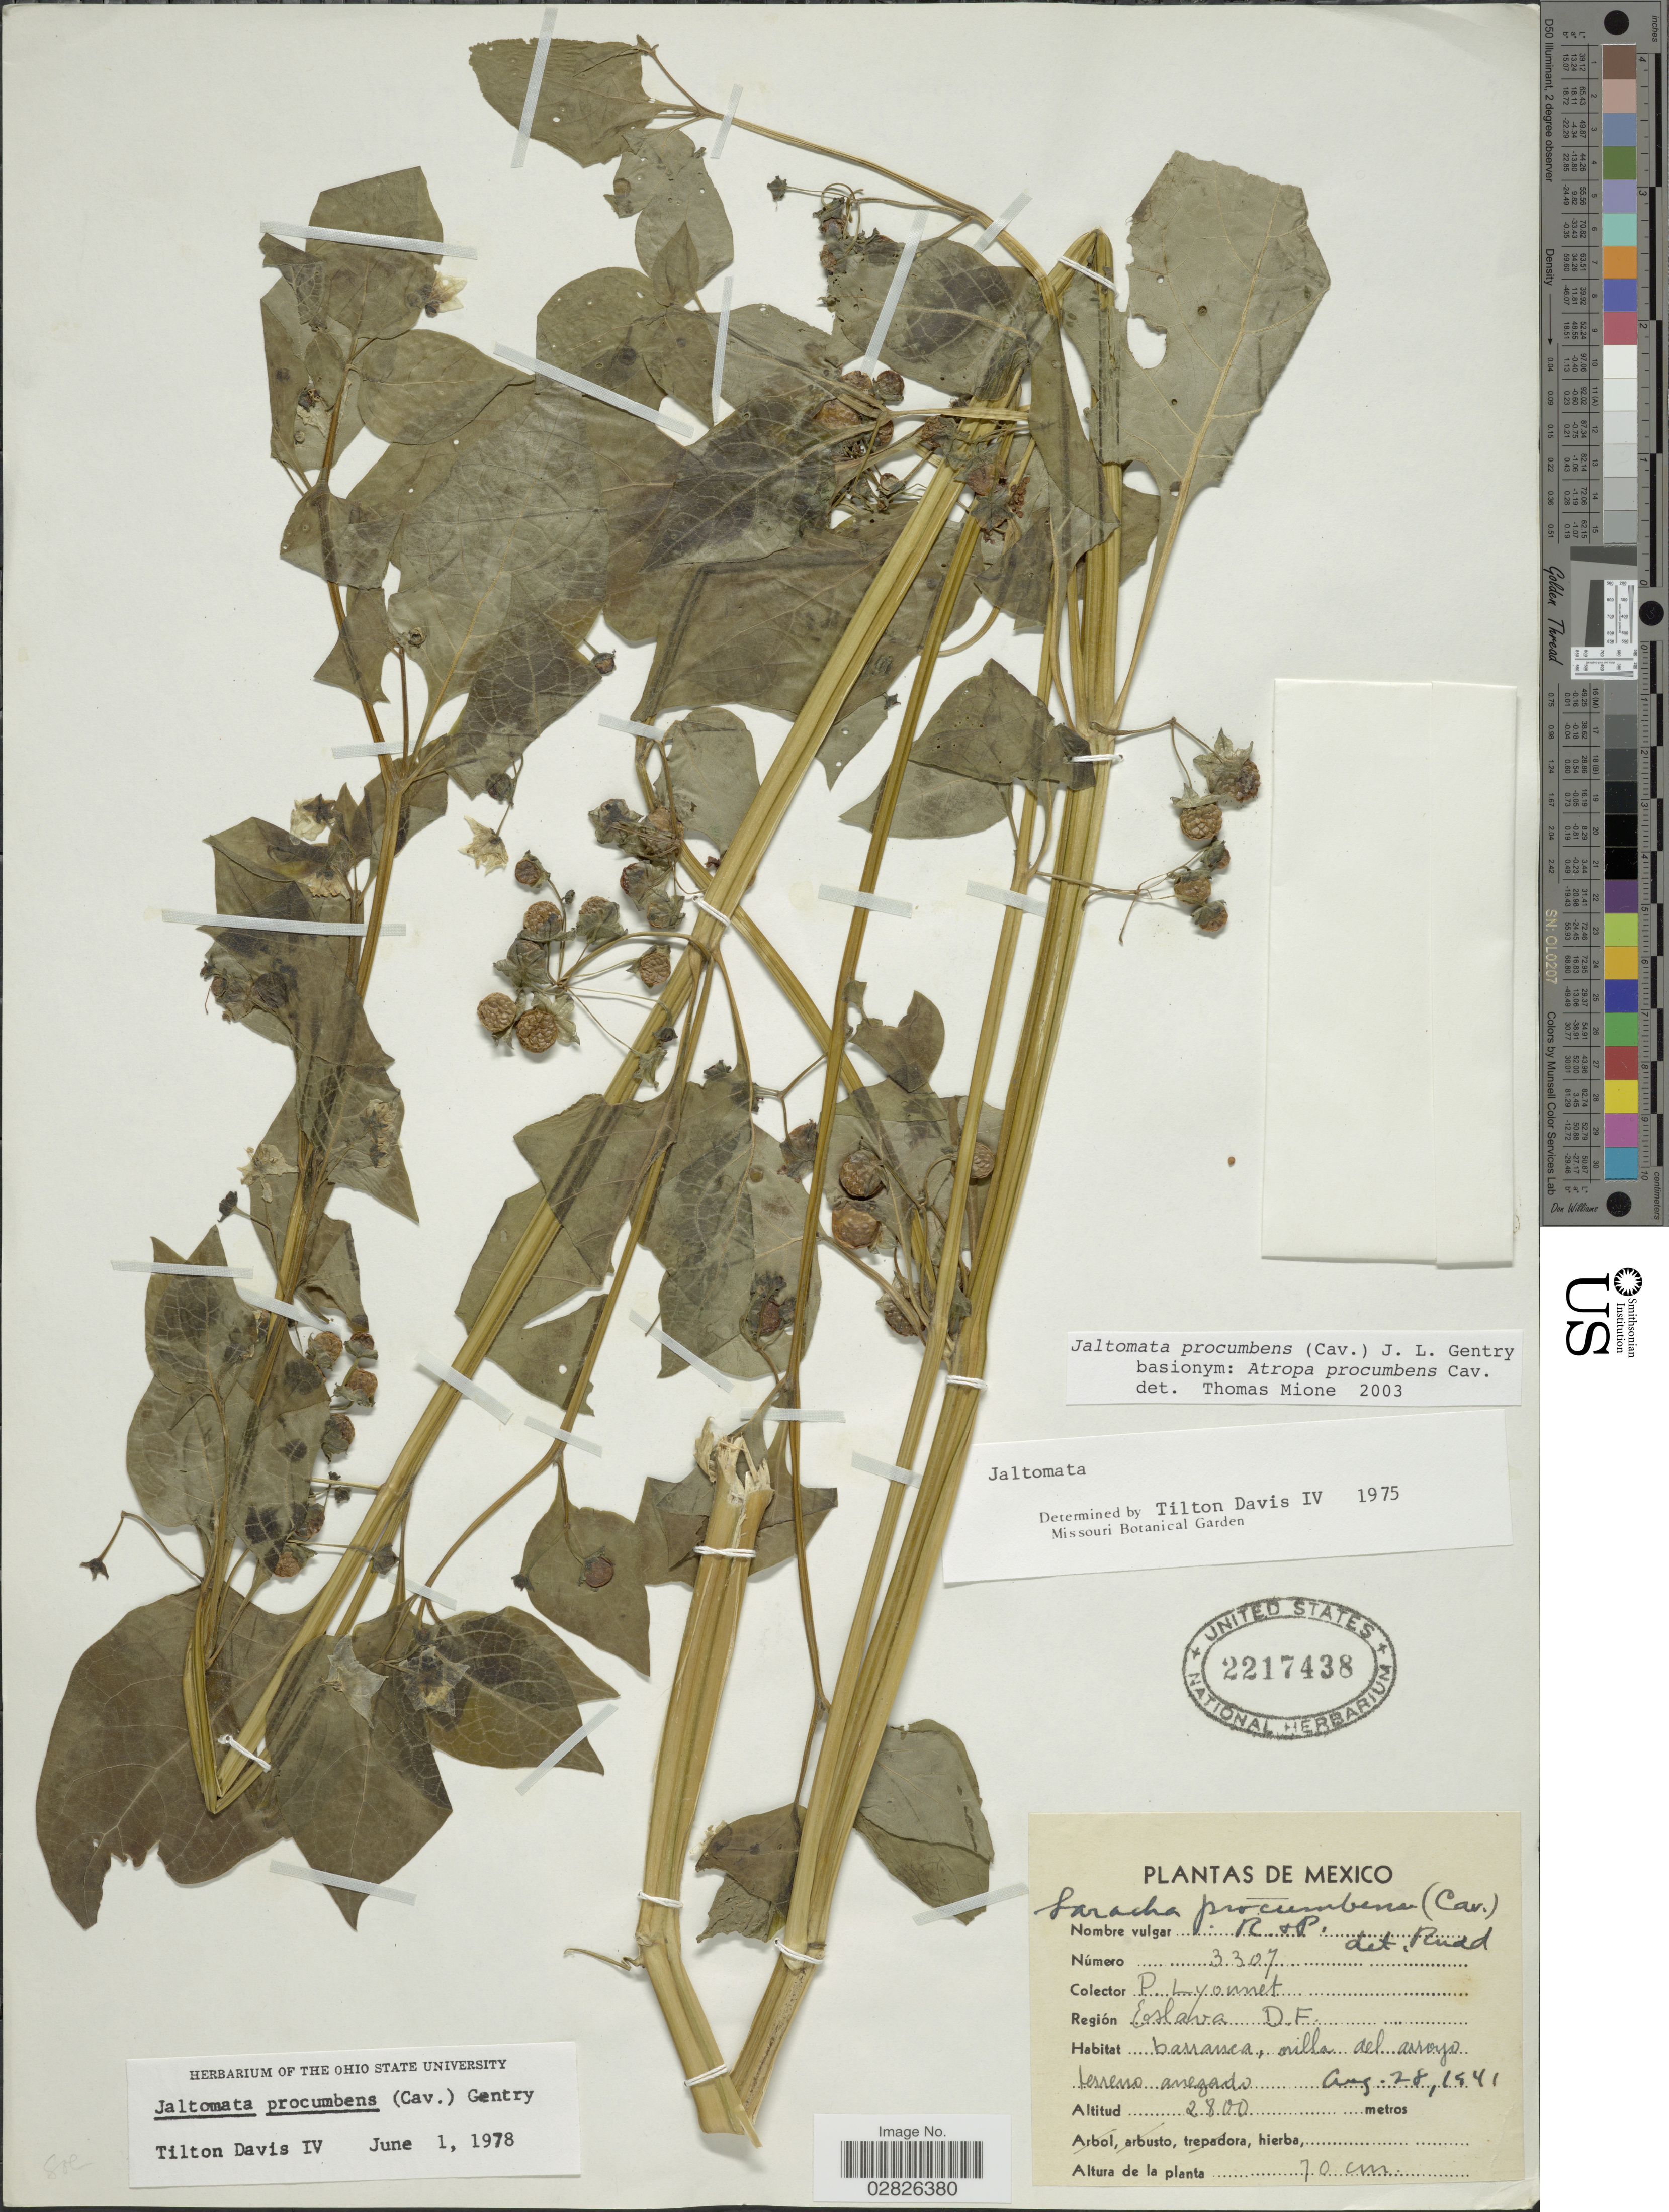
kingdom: Plantae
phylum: Tracheophyta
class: Magnoliopsida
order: Solanales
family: Solanaceae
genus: Jaltomata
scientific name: Jaltomata procumbens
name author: (Cav.) J.L. Gentry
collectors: P. Lyonnet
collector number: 3307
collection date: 1941-08-28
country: Mexico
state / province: Distrito Federal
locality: Región Eslava.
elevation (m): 2800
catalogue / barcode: US 2217438